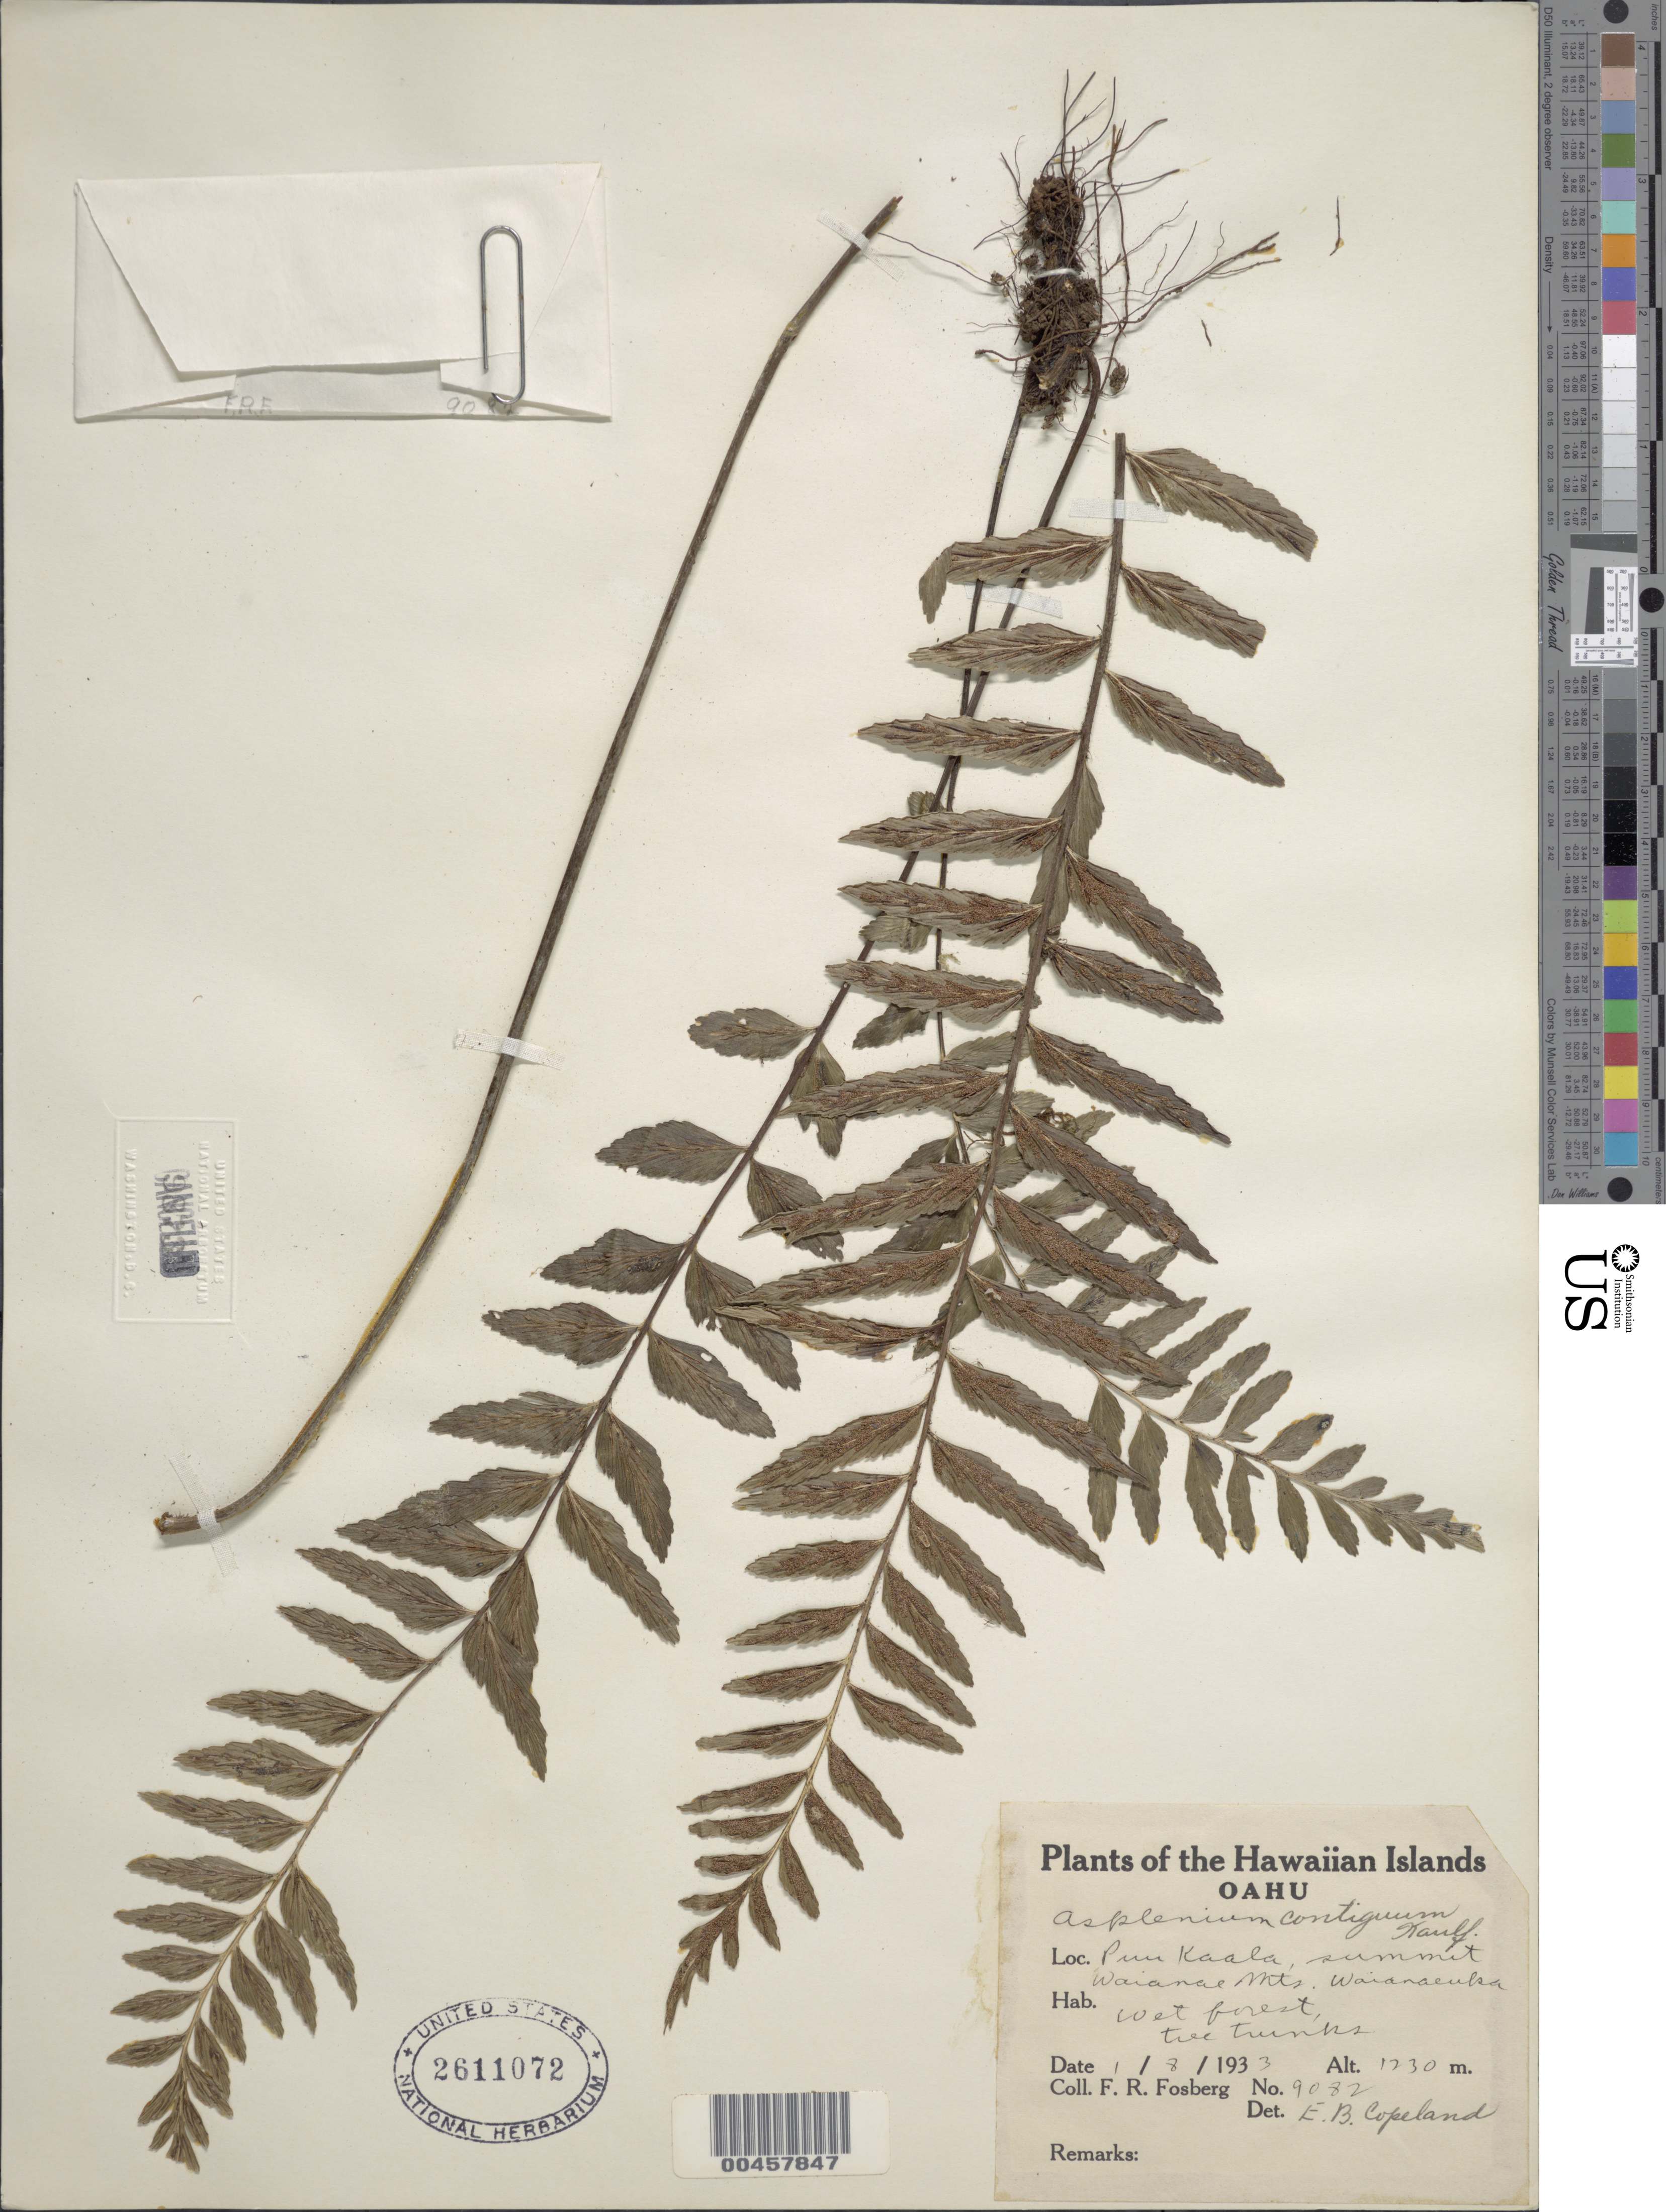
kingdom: Plantae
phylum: Tracheophyta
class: Polypodiopsida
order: Polypodiales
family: Aspleniaceae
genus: Asplenium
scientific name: Asplenium contiguum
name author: Kaulf.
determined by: Copeland, E. B.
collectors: F. R. Fosberg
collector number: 9082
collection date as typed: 1/8/1933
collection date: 1933-01-08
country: United States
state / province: Hawaii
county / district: Honolulu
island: Oahu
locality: Puu Kaala, summit Waianae Mts. Waianaeuka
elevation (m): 1230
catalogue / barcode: US 2611072